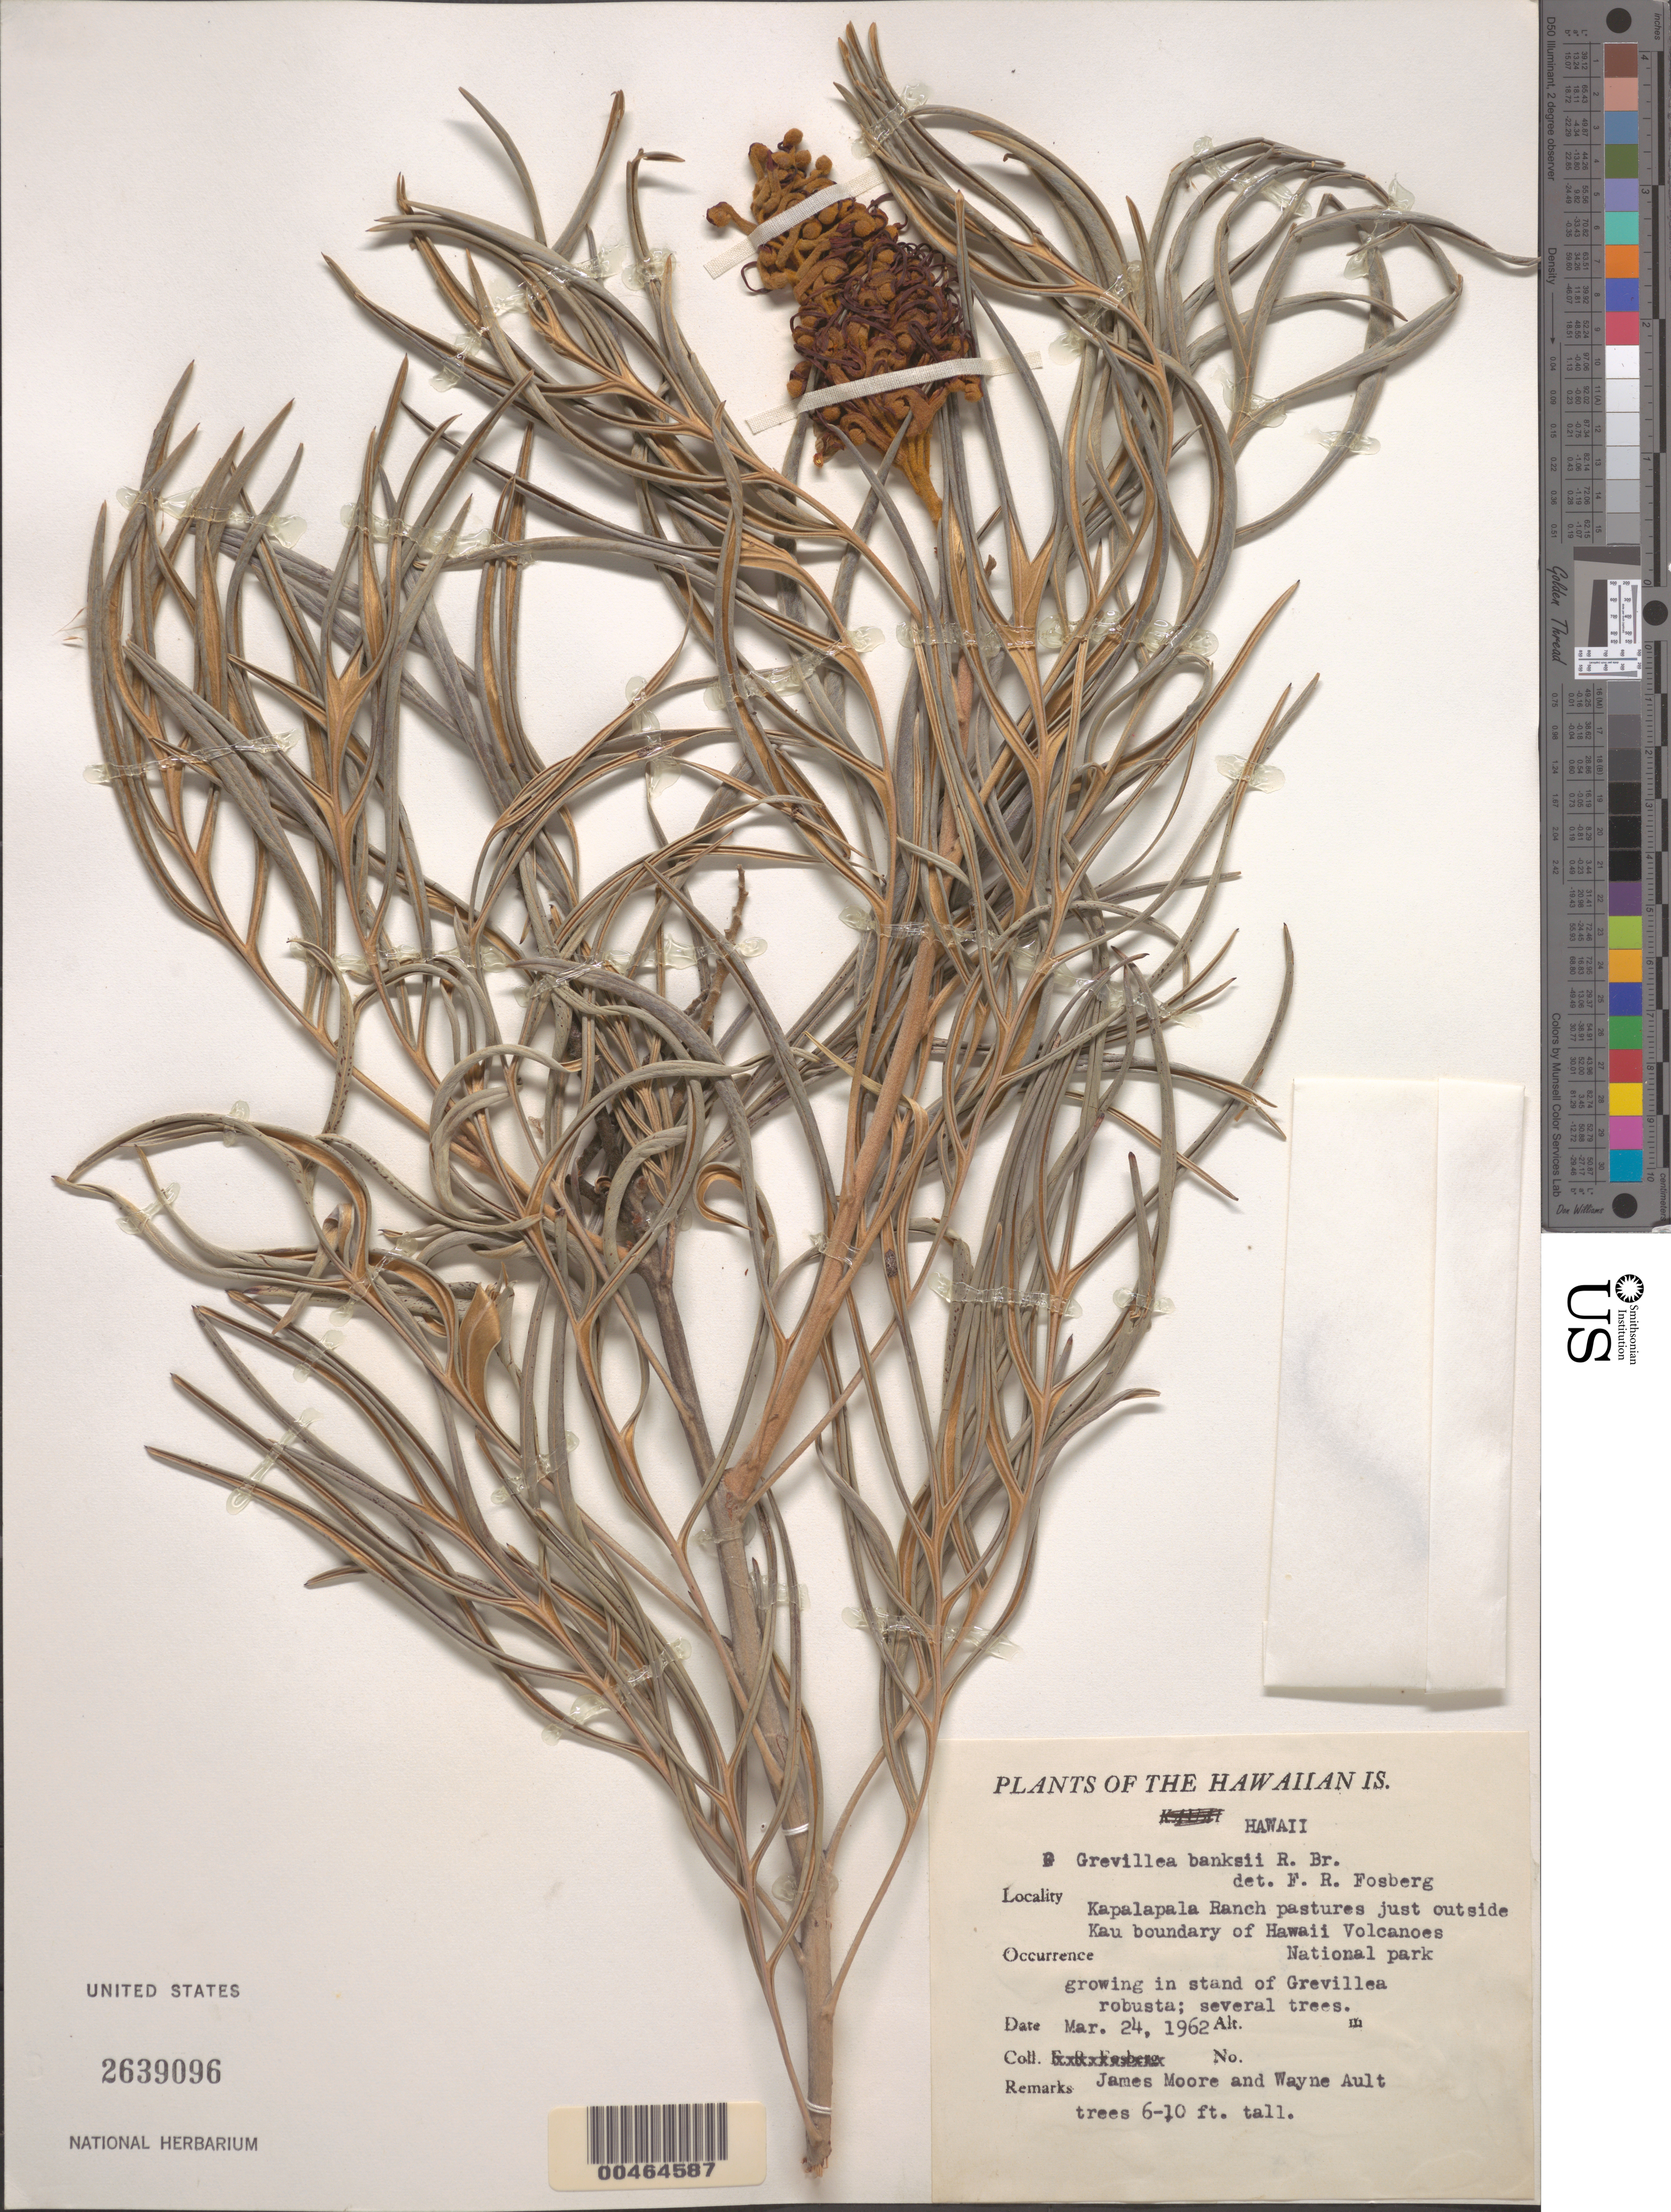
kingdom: Plantae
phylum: Tracheophyta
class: Magnoliopsida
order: Proteales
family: Proteaceae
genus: Grevillea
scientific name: Grevillea banksii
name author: R. Br.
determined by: Fosberg, F. R.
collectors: J. Moore & W. Ault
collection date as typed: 24 Mar 1962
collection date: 1962-03-24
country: United States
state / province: Hawaii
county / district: Hawaii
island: Hawaii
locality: Kapalapala Ranch pastures just outside Kau boundary of Hawaii Volcanoes National Park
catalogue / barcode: US 2639096